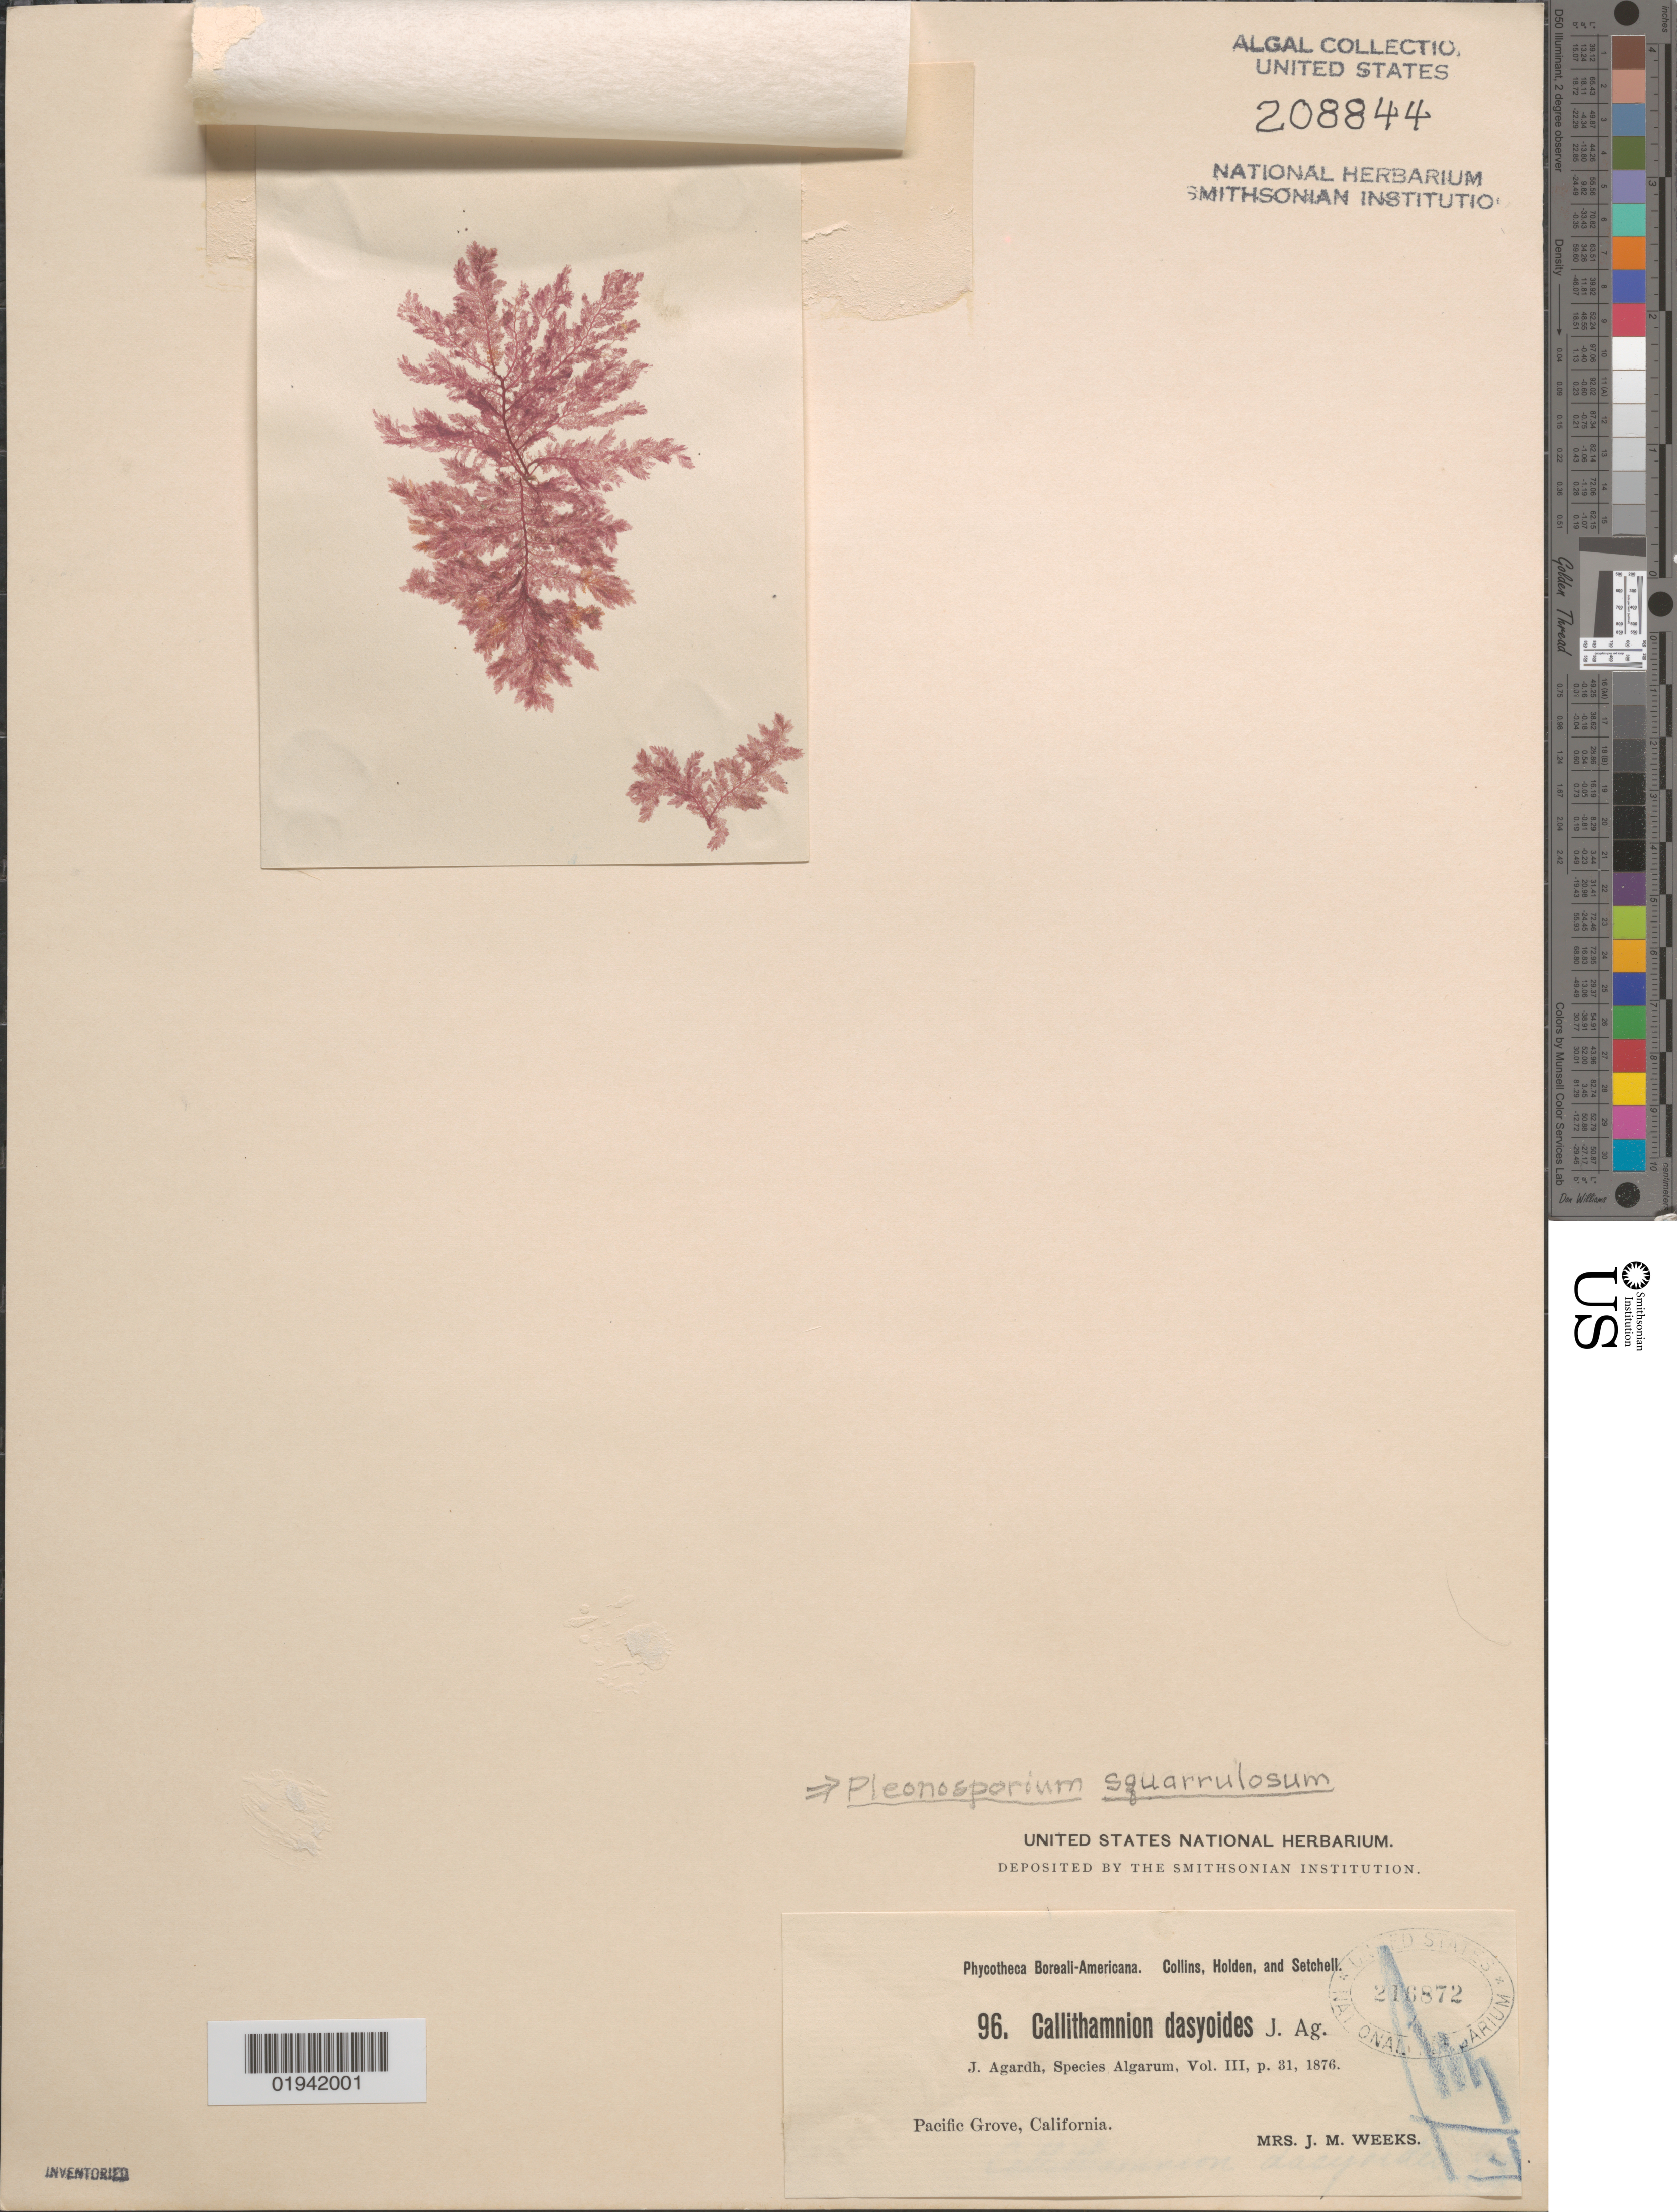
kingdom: Plantae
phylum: Rhodophyta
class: Florideophyceae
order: Ceramiales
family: Wrangeliaceae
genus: Pleonosporium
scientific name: Pleonosporium squarrulosum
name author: (Harv.) I.A. Abbott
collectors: Mrs. J. Weeks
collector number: PB-A 96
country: United States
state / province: California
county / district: Monterey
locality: Pacific Grove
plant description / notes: Collins, Holden & Setchell, Phycotheca Boreali-American, as Callithamnion dasyoides J. Ag.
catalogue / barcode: US 208844